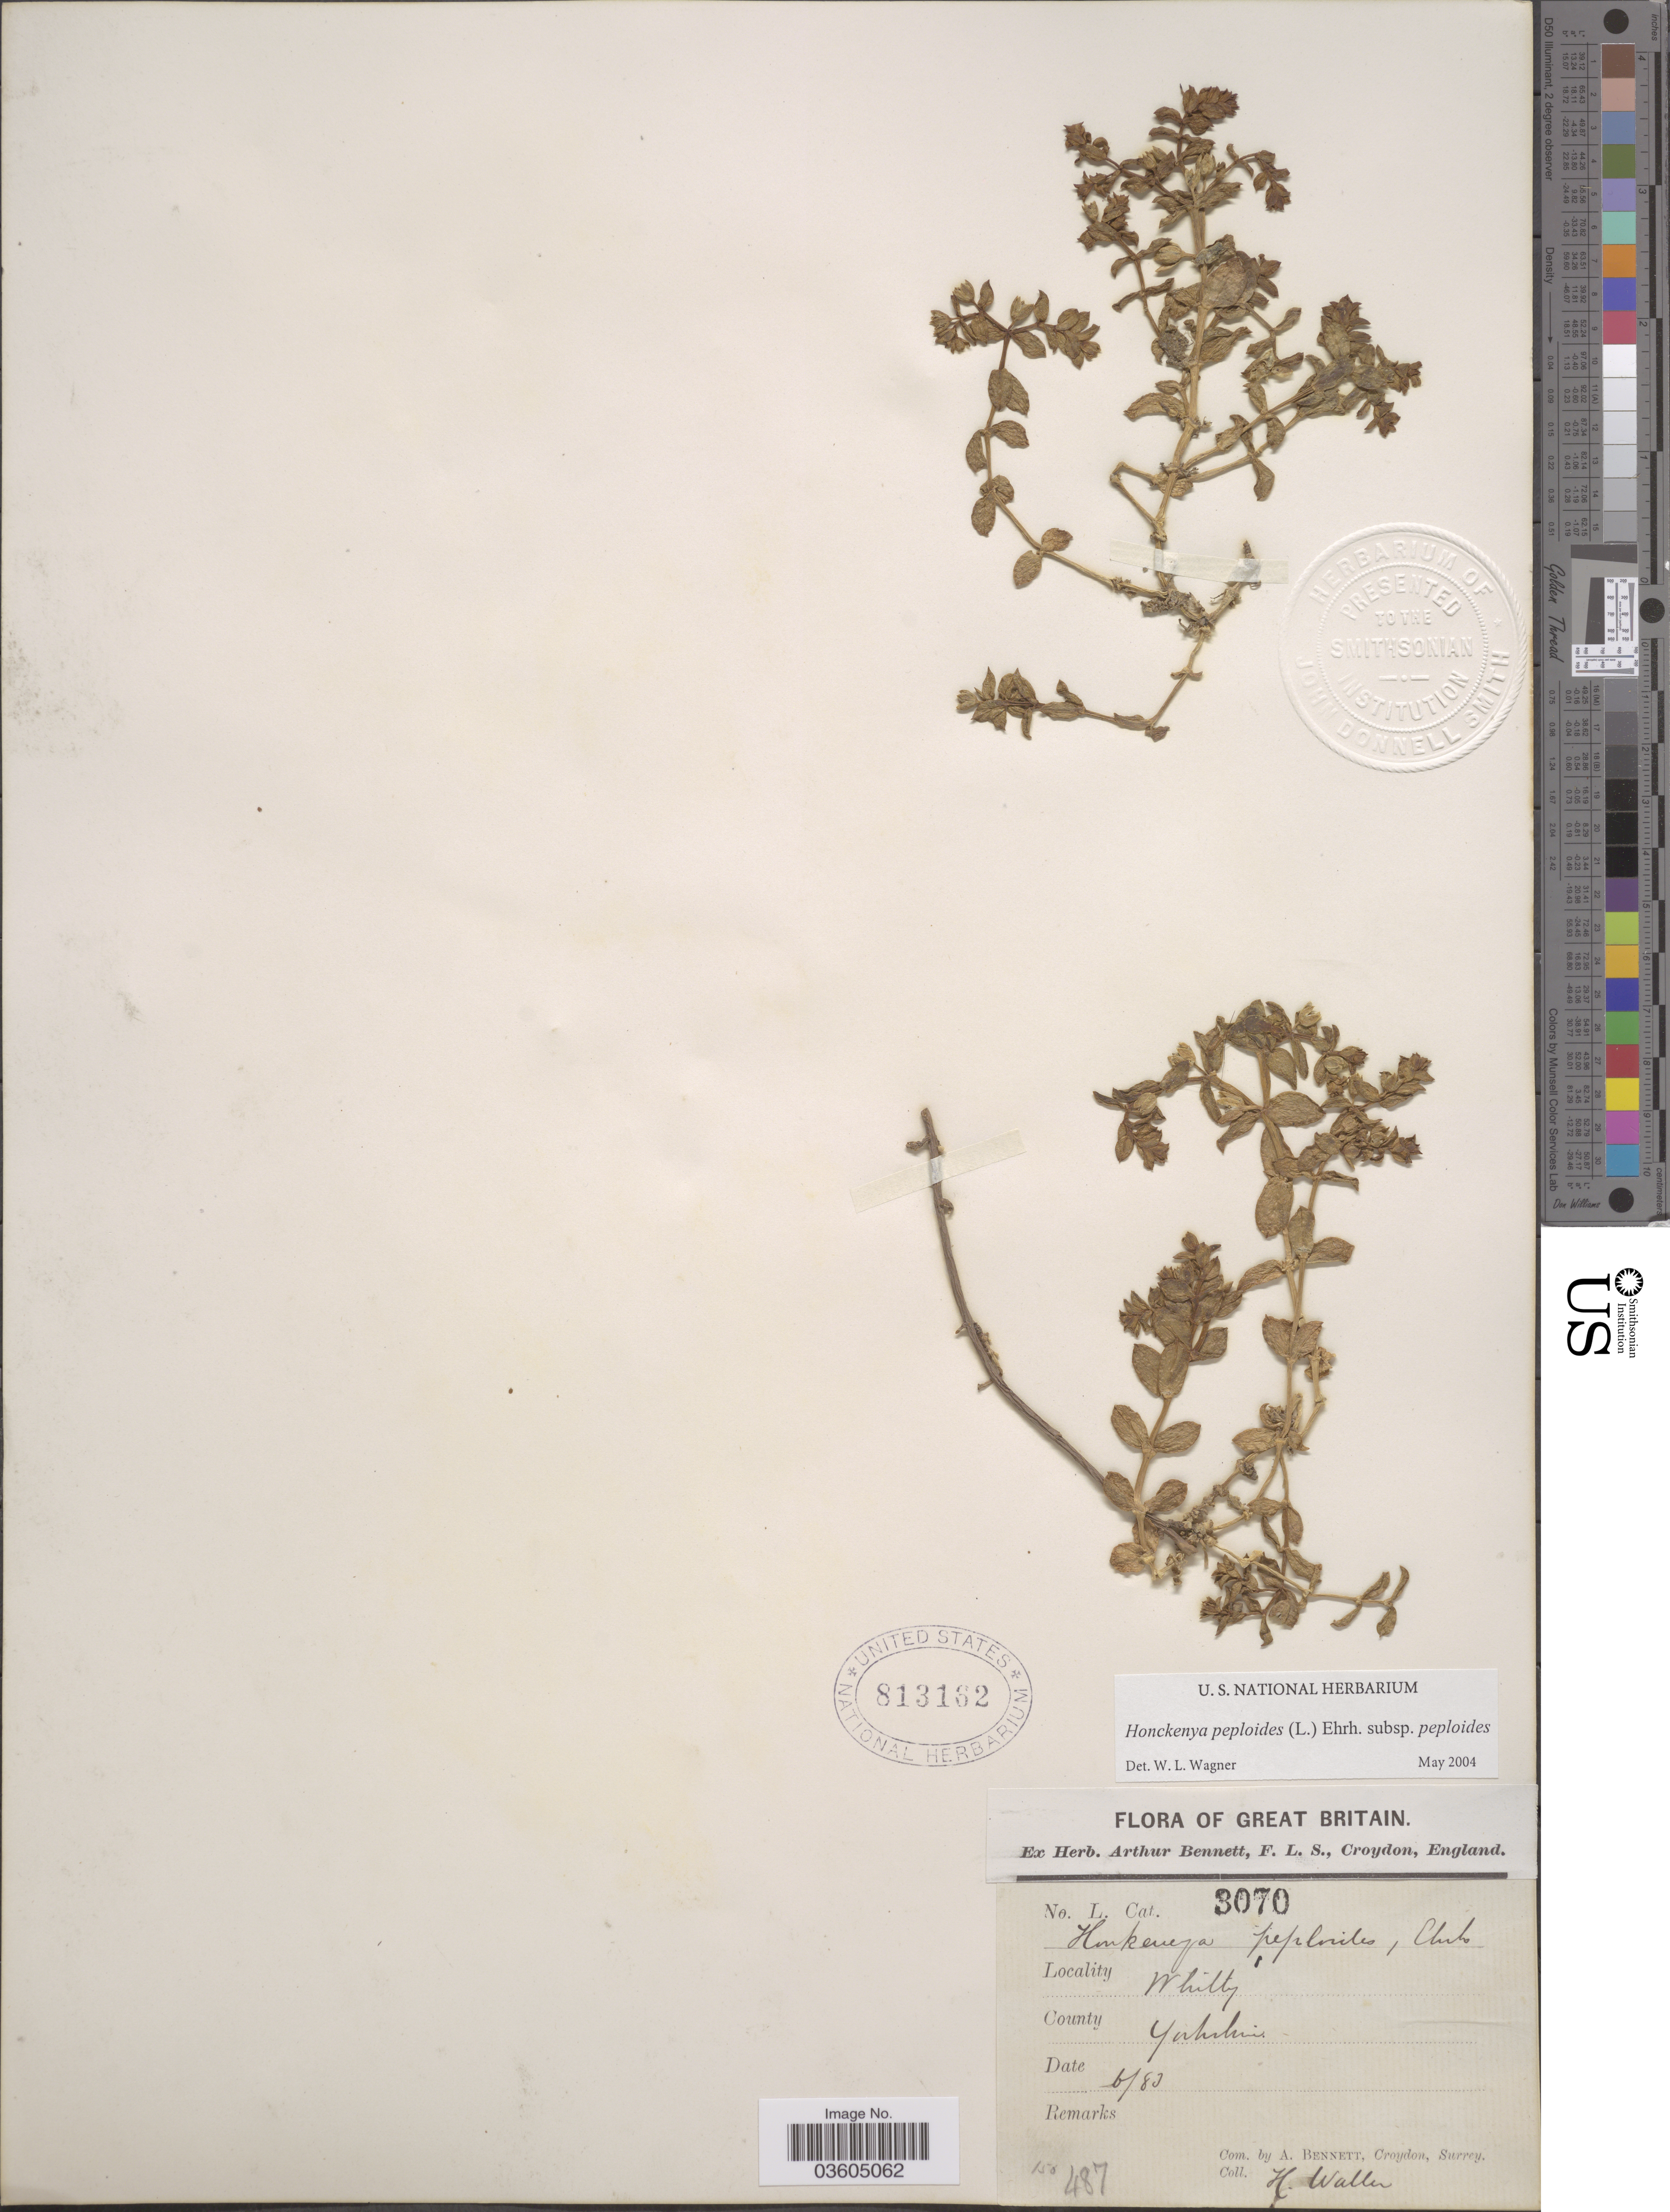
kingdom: Plantae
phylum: Tracheophyta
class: Magnoliopsida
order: Caryophyllales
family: Caryophyllaceae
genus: Honckenya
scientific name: Honckenya peploides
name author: (L.) Ehrh.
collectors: H. Waller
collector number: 150/487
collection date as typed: Transcribed d/m/y: /6/83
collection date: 1883-06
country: United Kingdom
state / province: England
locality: Great Britain. Whitley. County Yorkshire.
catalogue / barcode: US 813162